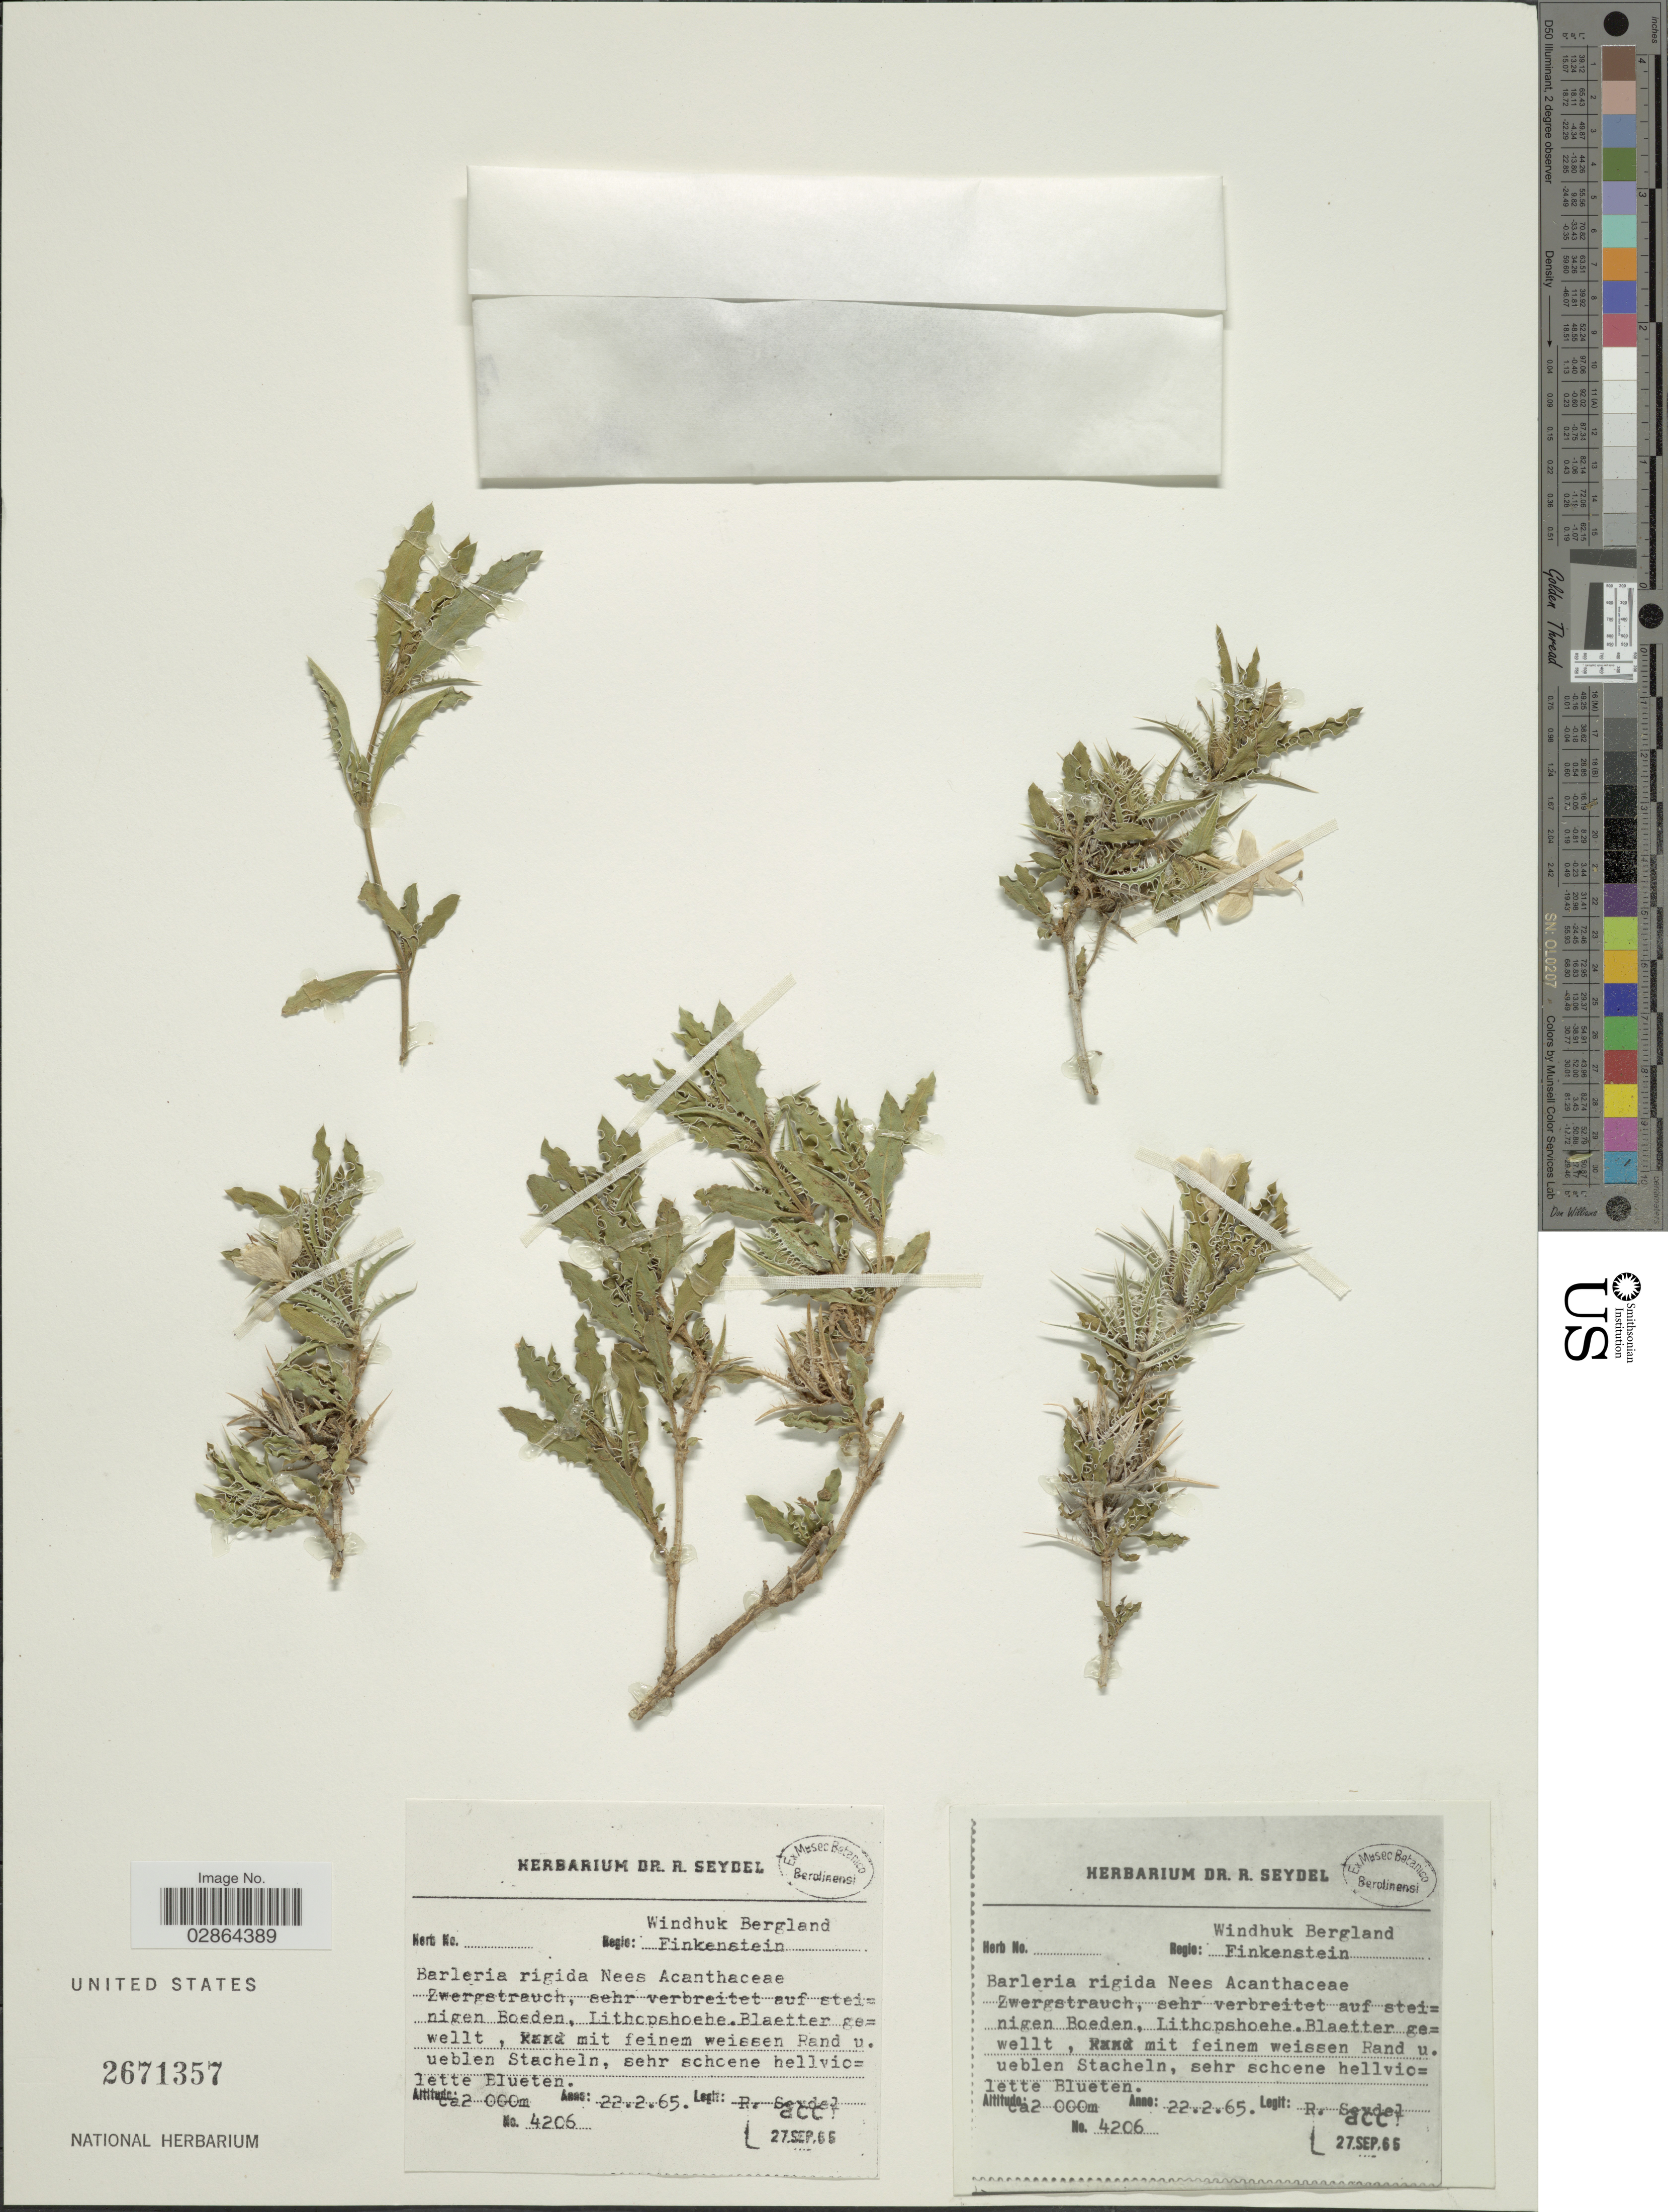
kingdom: Plantae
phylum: Tracheophyta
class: Magnoliopsida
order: Lamiales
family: Acanthaceae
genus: Barleria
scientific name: Barleria rigida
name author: Willd. ex Nees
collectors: R. Seydel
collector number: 4206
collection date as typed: Transcribed d/m/y: 22/2/65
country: Namibia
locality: Regio: Windhuk Bergland. Finkenstein.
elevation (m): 2000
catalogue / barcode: US 2671357